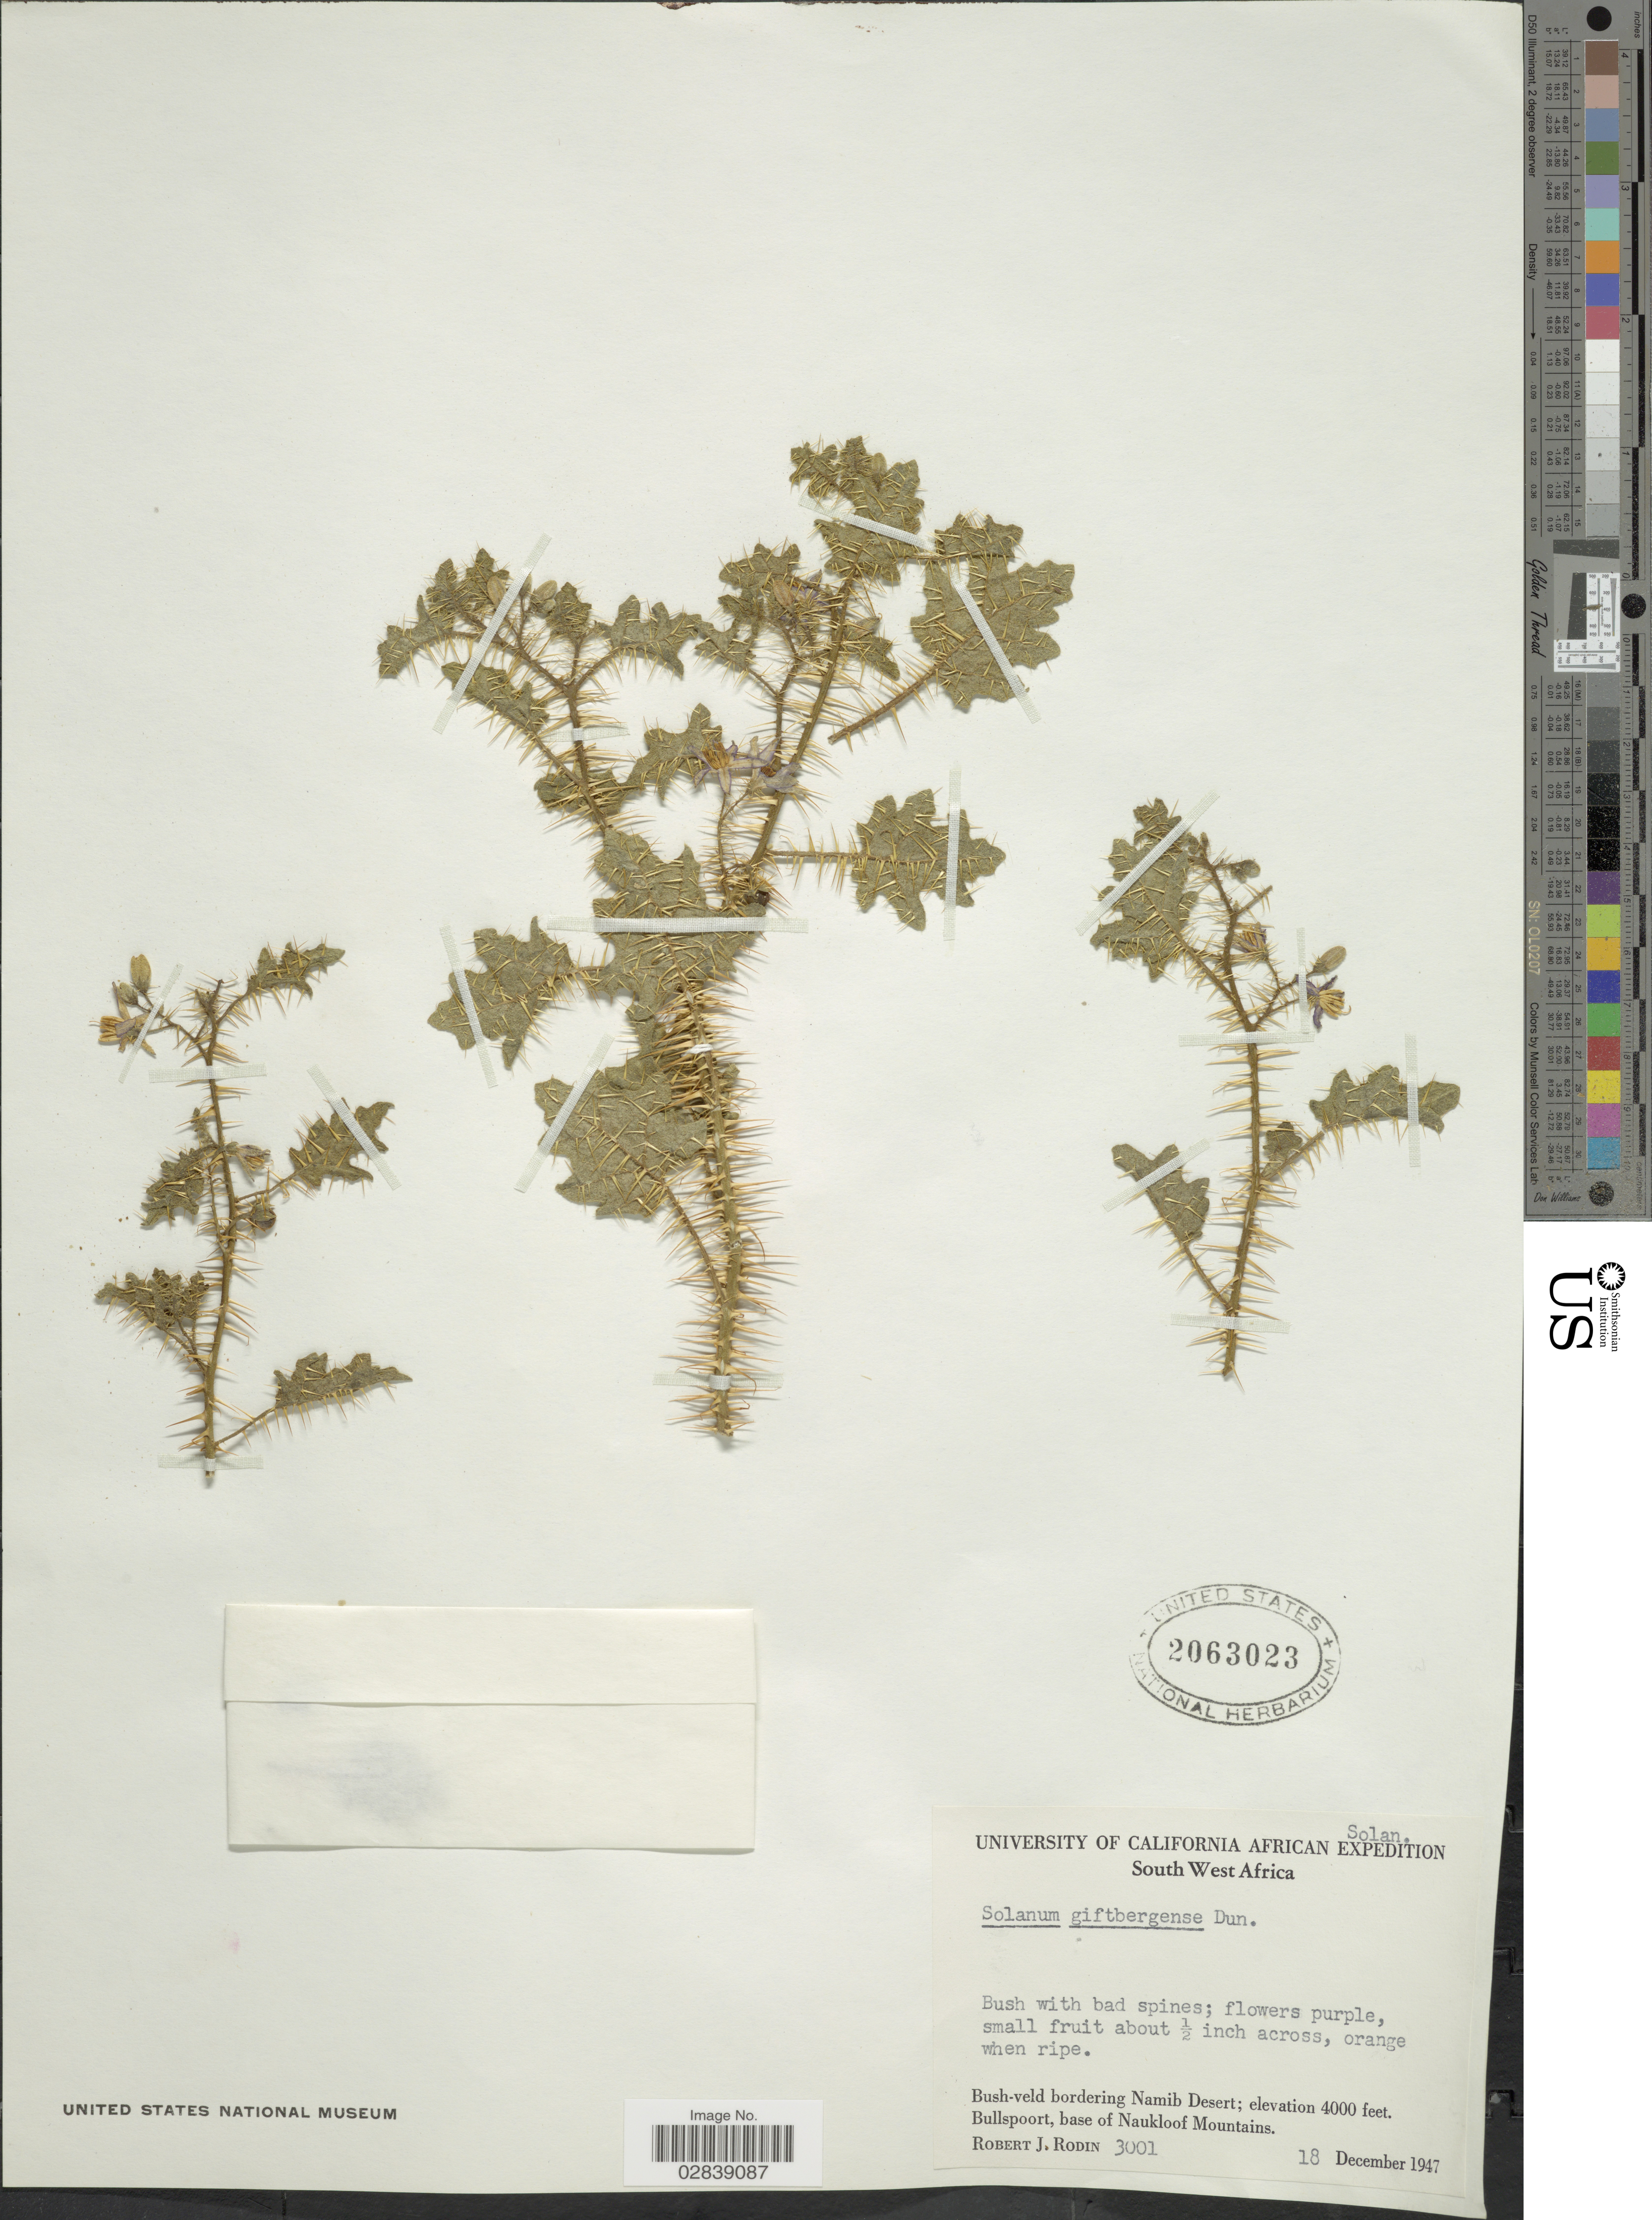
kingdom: Plantae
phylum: Tracheophyta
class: Magnoliopsida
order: Solanales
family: Solanaceae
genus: Solanum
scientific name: Solanum giftbergense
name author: Dunal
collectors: R. J. Rodin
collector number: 3001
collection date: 1947-12-18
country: Namibia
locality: South West Africa. Bush-veld bordering Namib Desert. Bullspoort, base of Naukloof Mountains.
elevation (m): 1219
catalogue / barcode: US 2063023